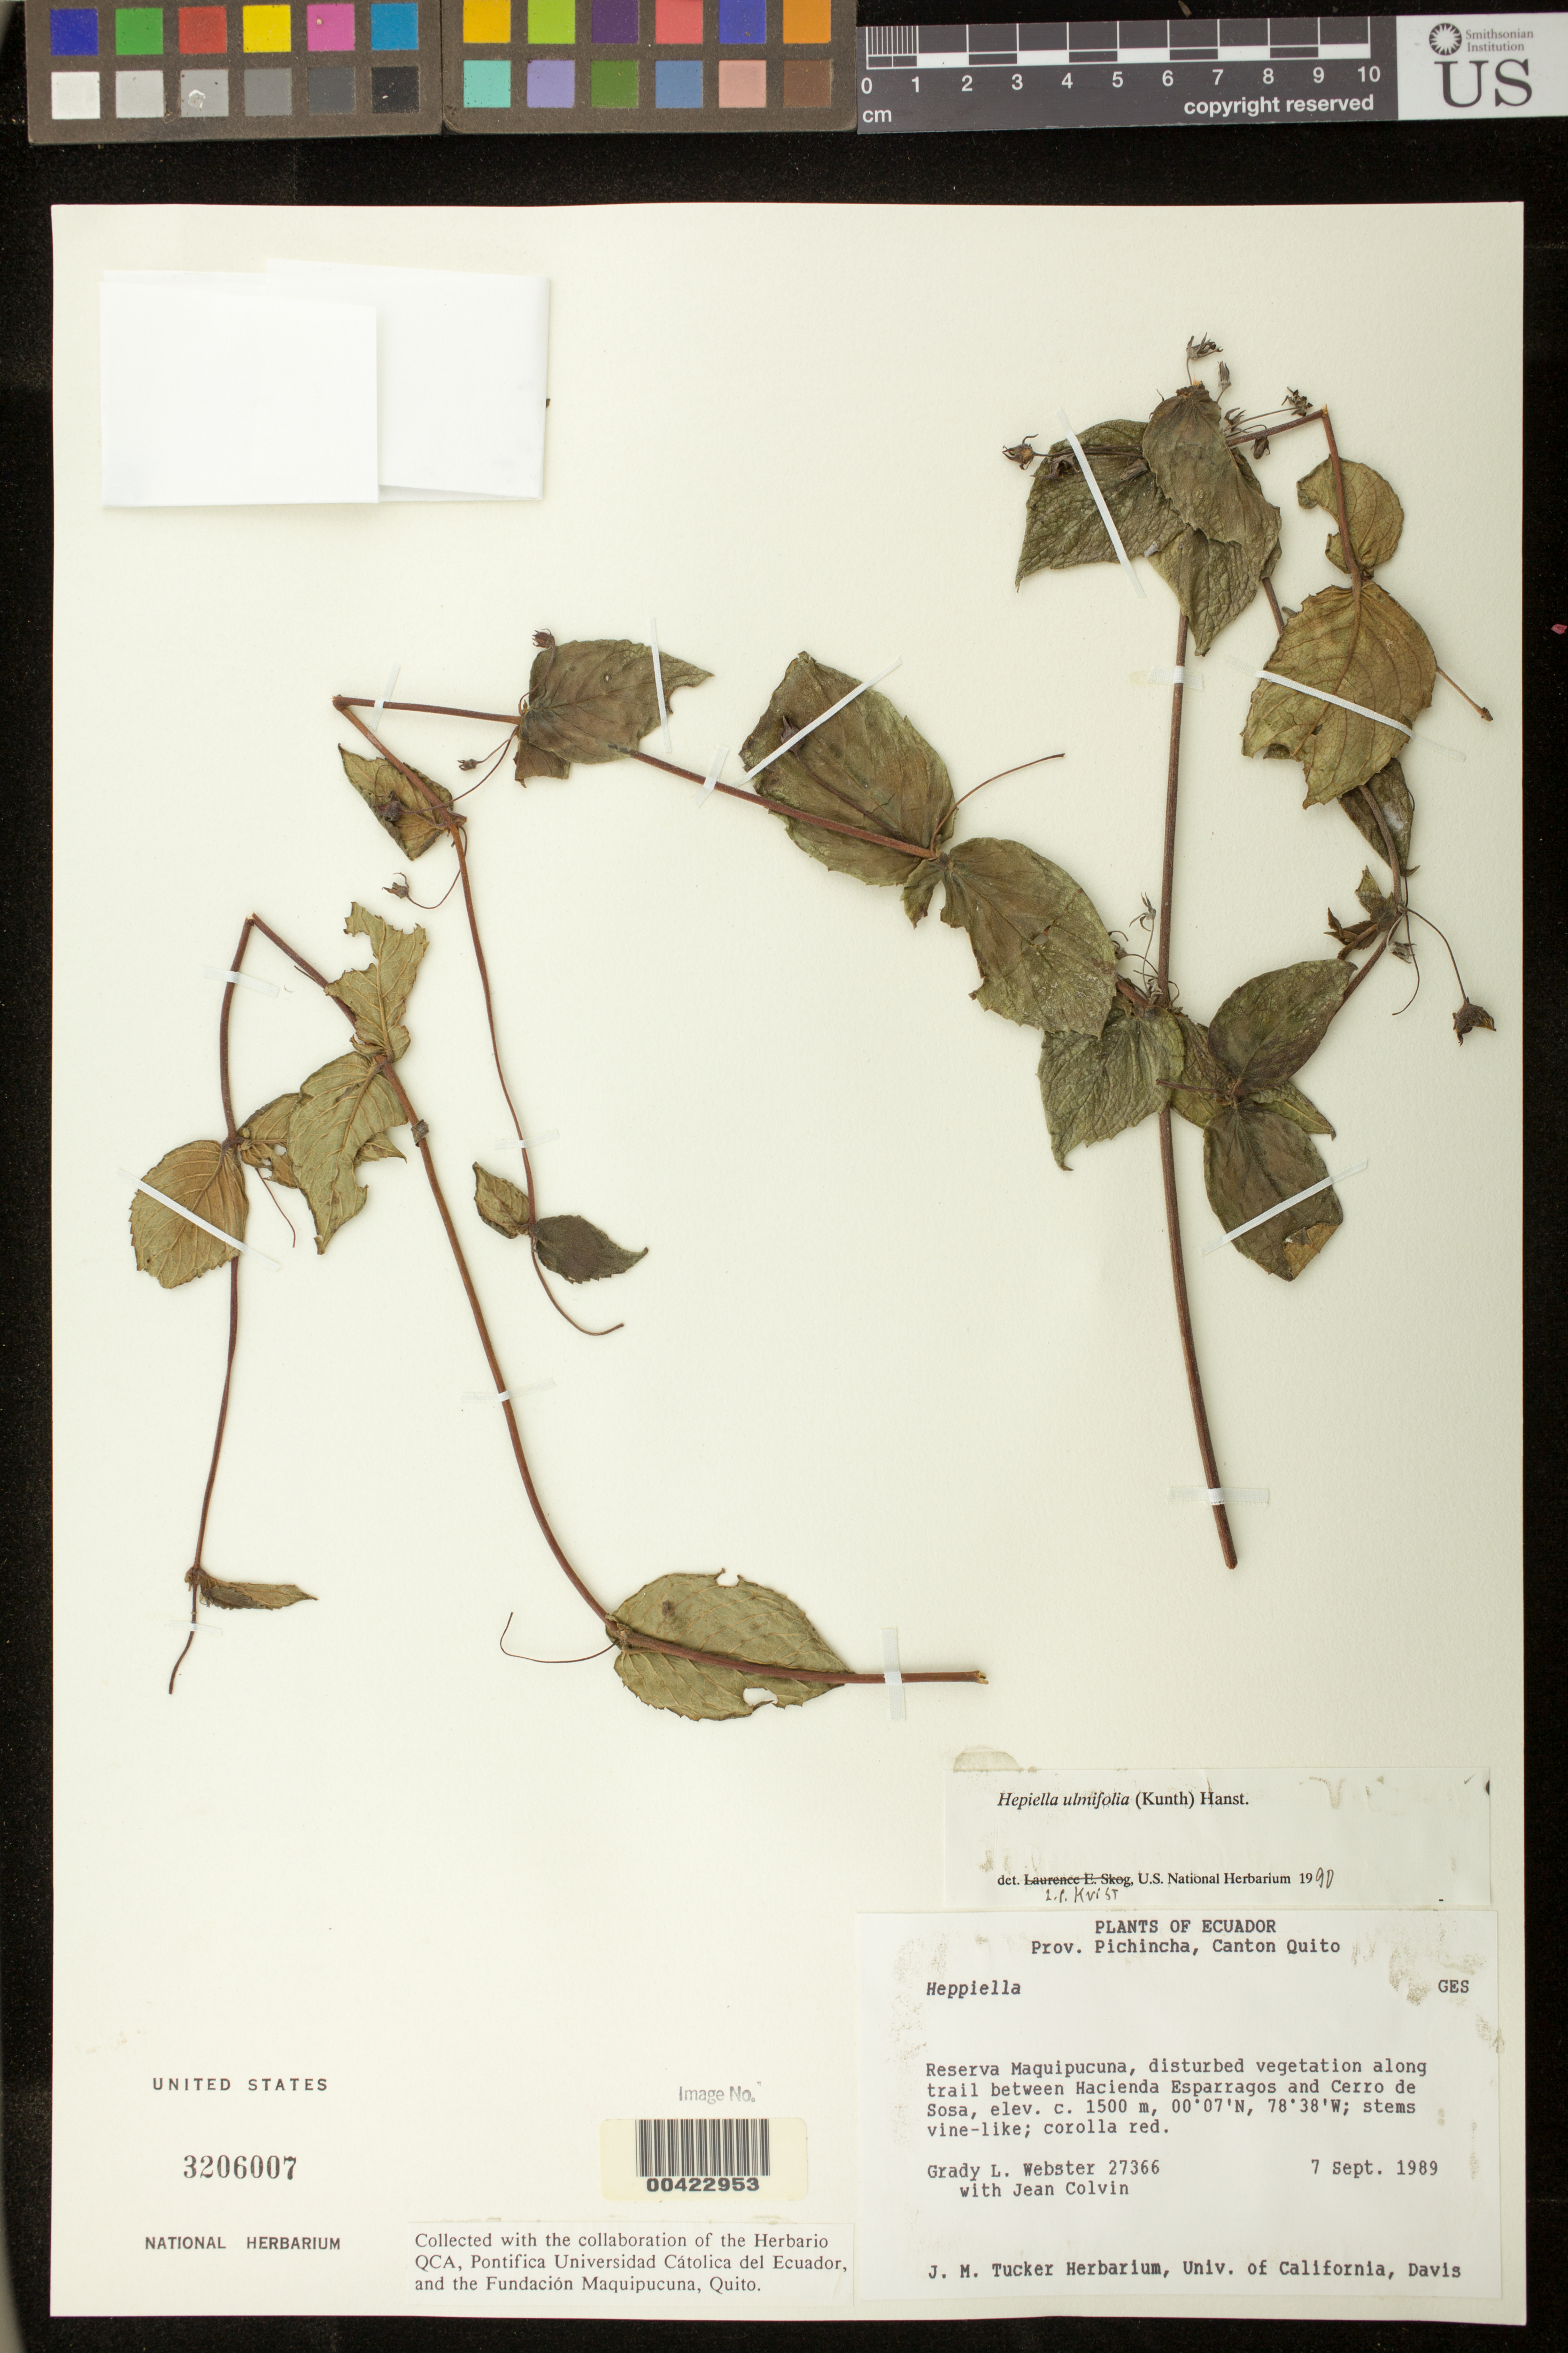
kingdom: Plantae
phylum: Tracheophyta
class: Magnoliopsida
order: Lamiales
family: Gesneriaceae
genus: Heppiella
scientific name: Heppiella ulmifolia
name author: (Kunth) Hanst.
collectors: G. L. Webster & J. Colvin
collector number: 27366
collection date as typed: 07 Sep 1989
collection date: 1989-09-07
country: Ecuador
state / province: Pichincha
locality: Canton Quito, Maquipucuna Reserve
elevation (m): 1500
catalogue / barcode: US 3206007